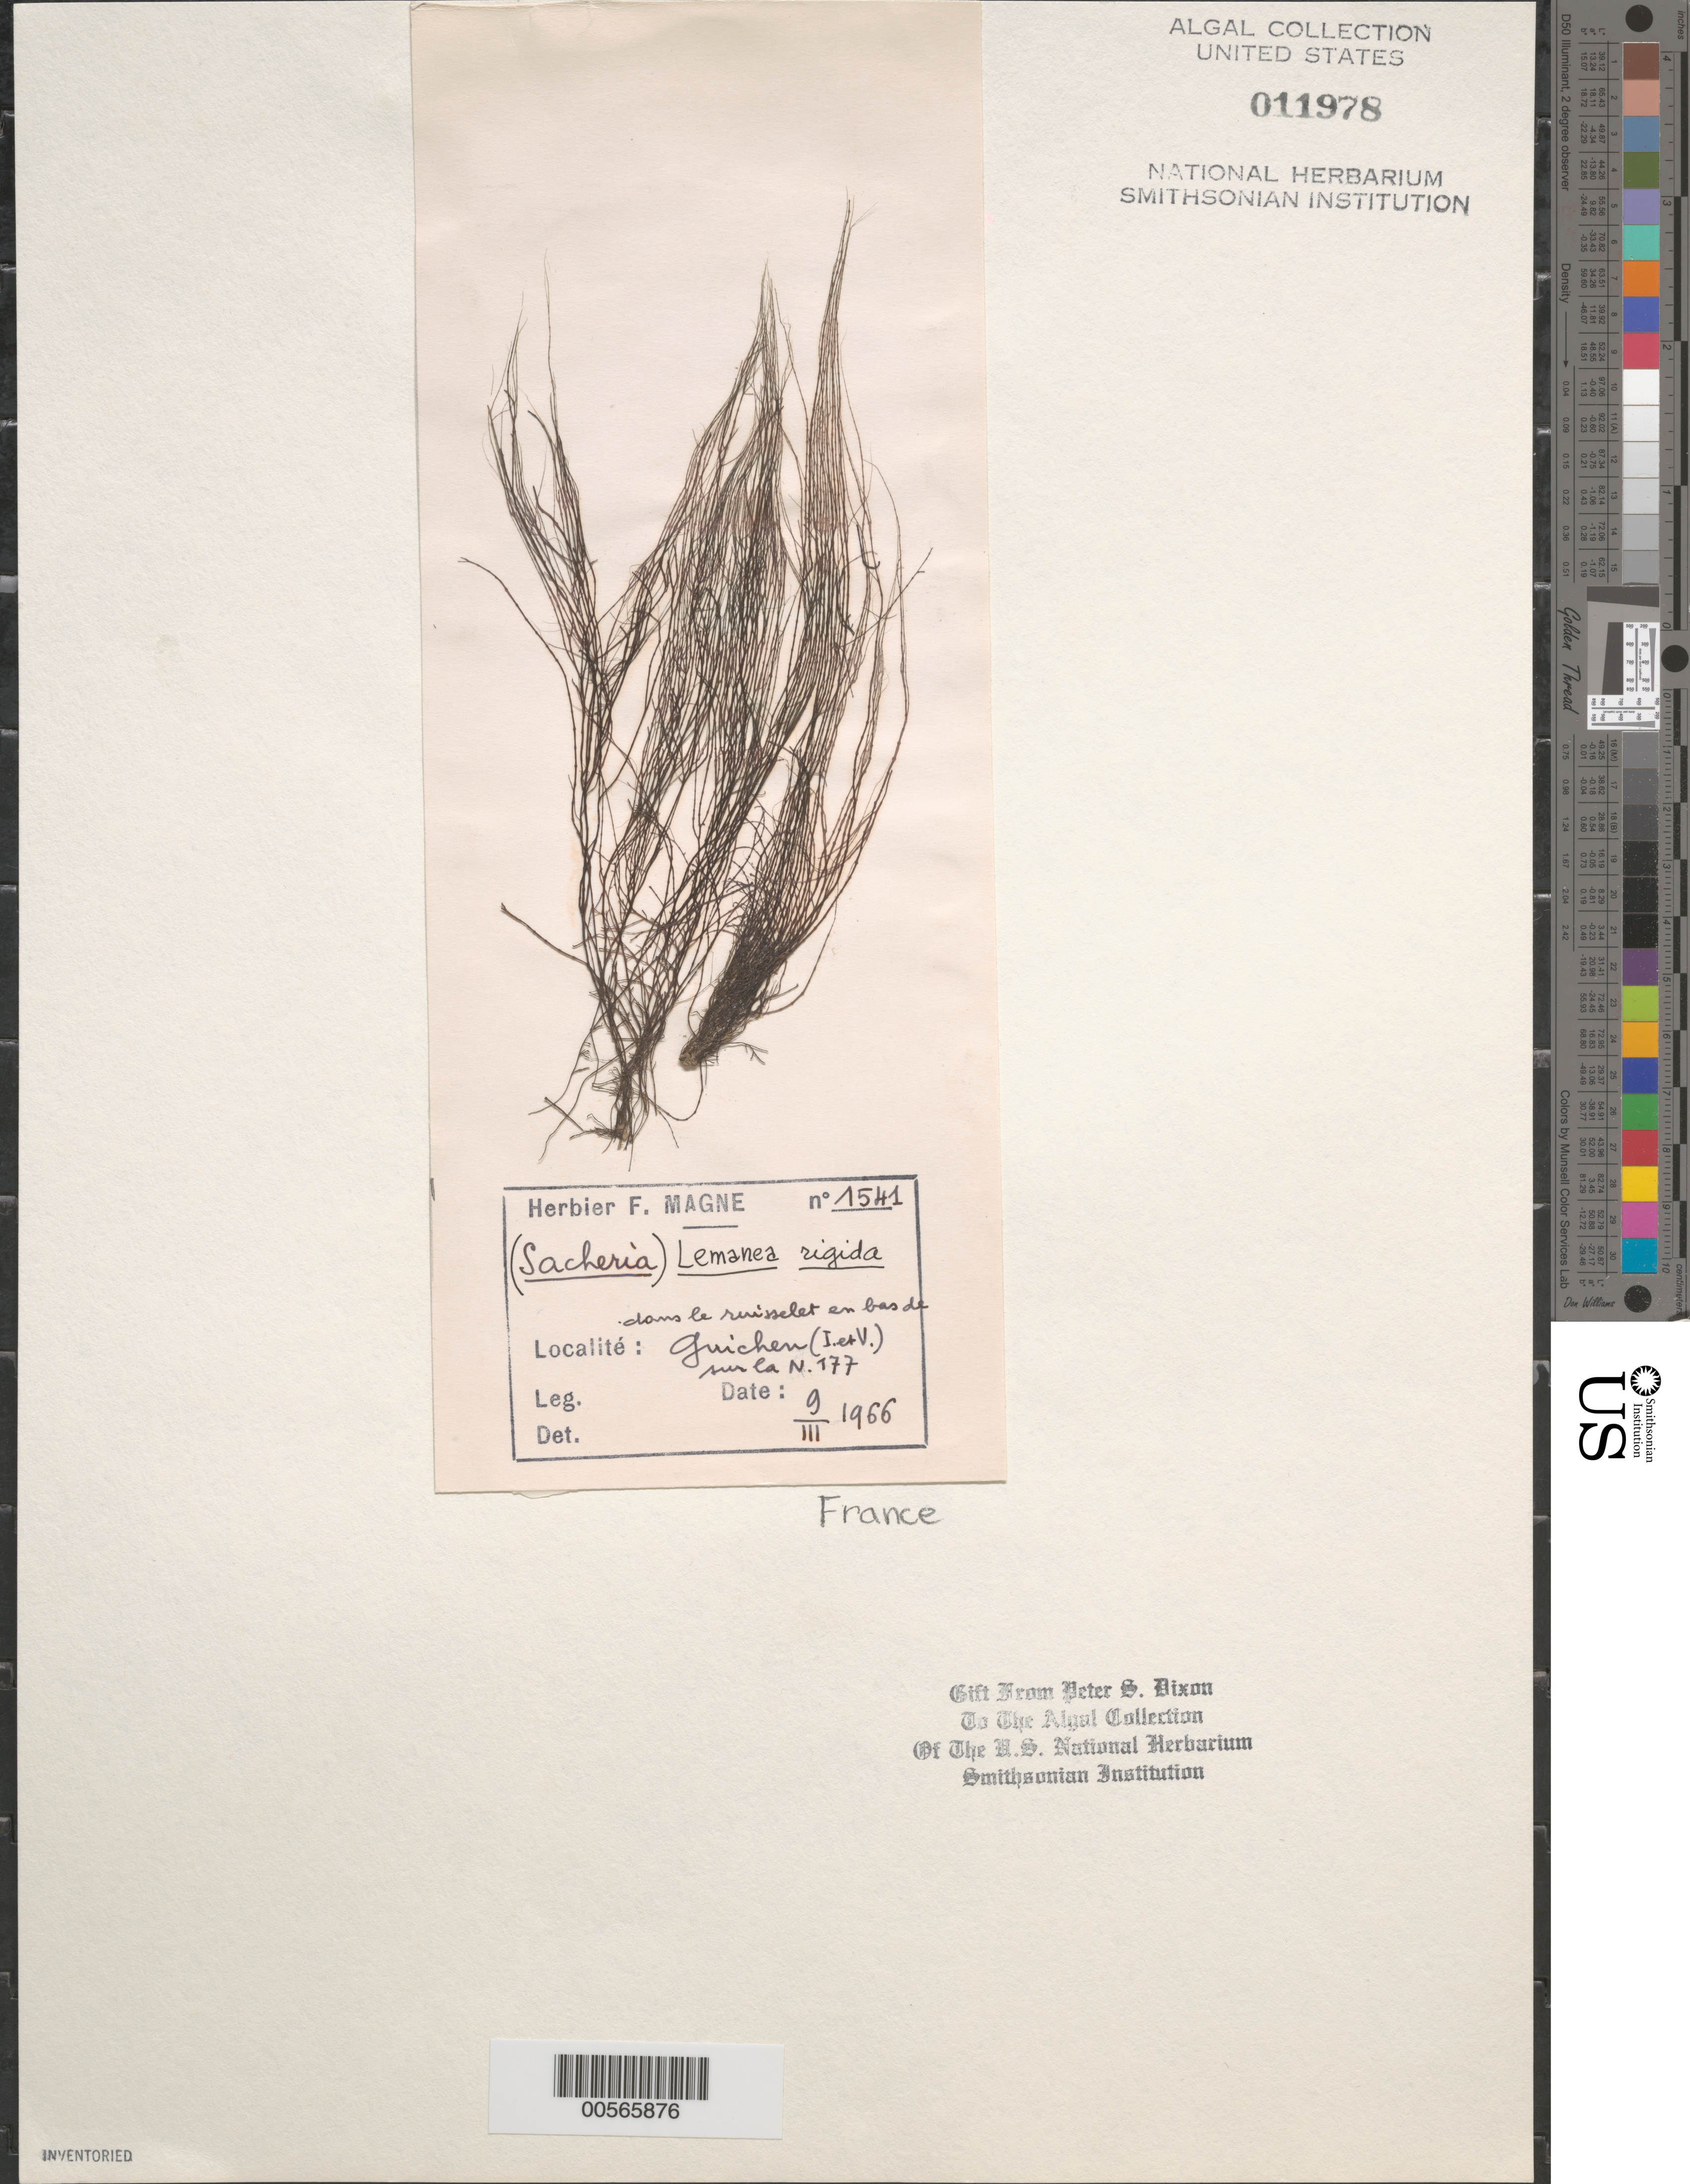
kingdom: Plantae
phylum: Rhodophyta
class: Florideophyceae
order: Batrachospermales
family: Lemaneaceae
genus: Lemanea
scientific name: Lemanea rigida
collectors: F. Magne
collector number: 1541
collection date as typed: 09 Mar 1966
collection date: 1966-03-09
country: France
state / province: Bretagne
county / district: Ille-et-Vilaine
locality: Guichen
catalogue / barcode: US 11978